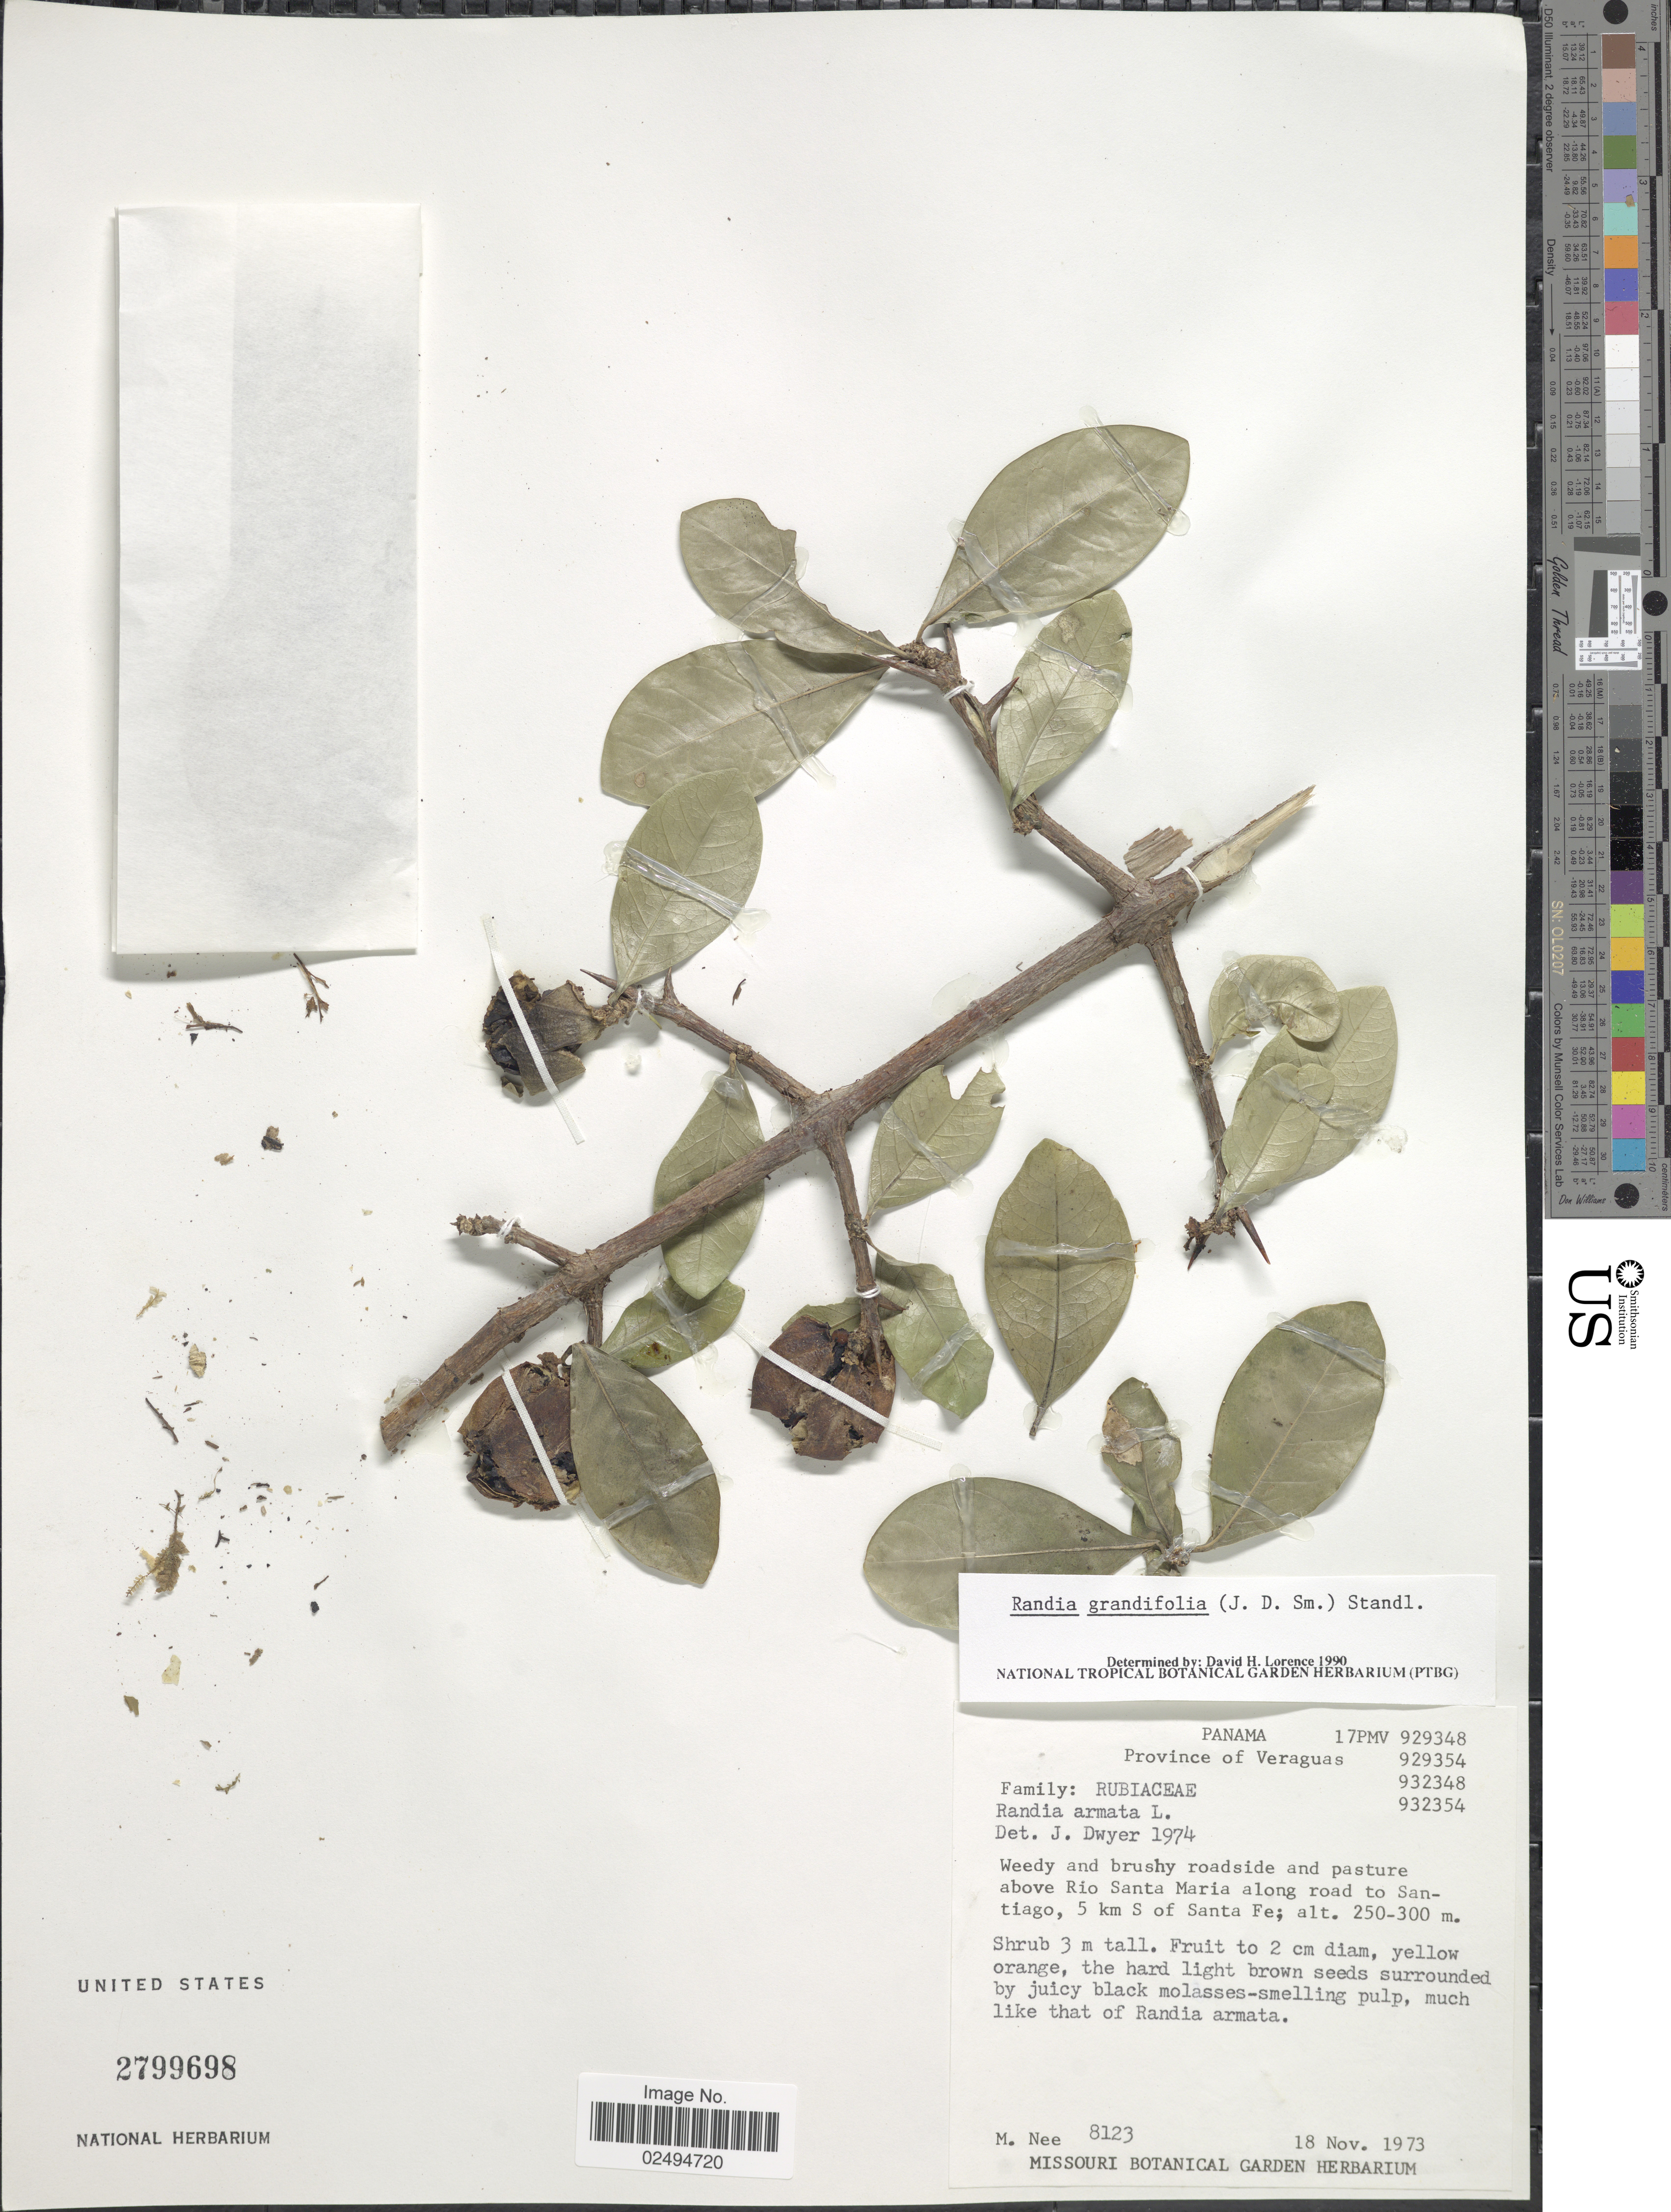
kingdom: Plantae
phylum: Tracheophyta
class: Magnoliopsida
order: Gentianales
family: Rubiaceae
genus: Randia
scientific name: Randia grandifolia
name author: (Donn. Sm.) Standl.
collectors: M. Nee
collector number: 8123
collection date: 1973-11-18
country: Panama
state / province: Veraguas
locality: Province of Veraguas. Weedy and brushy roadside and pasture above Rio Santa Maria along road to Santiago, 5 km S of Santa Fe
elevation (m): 250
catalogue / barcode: US 2799698